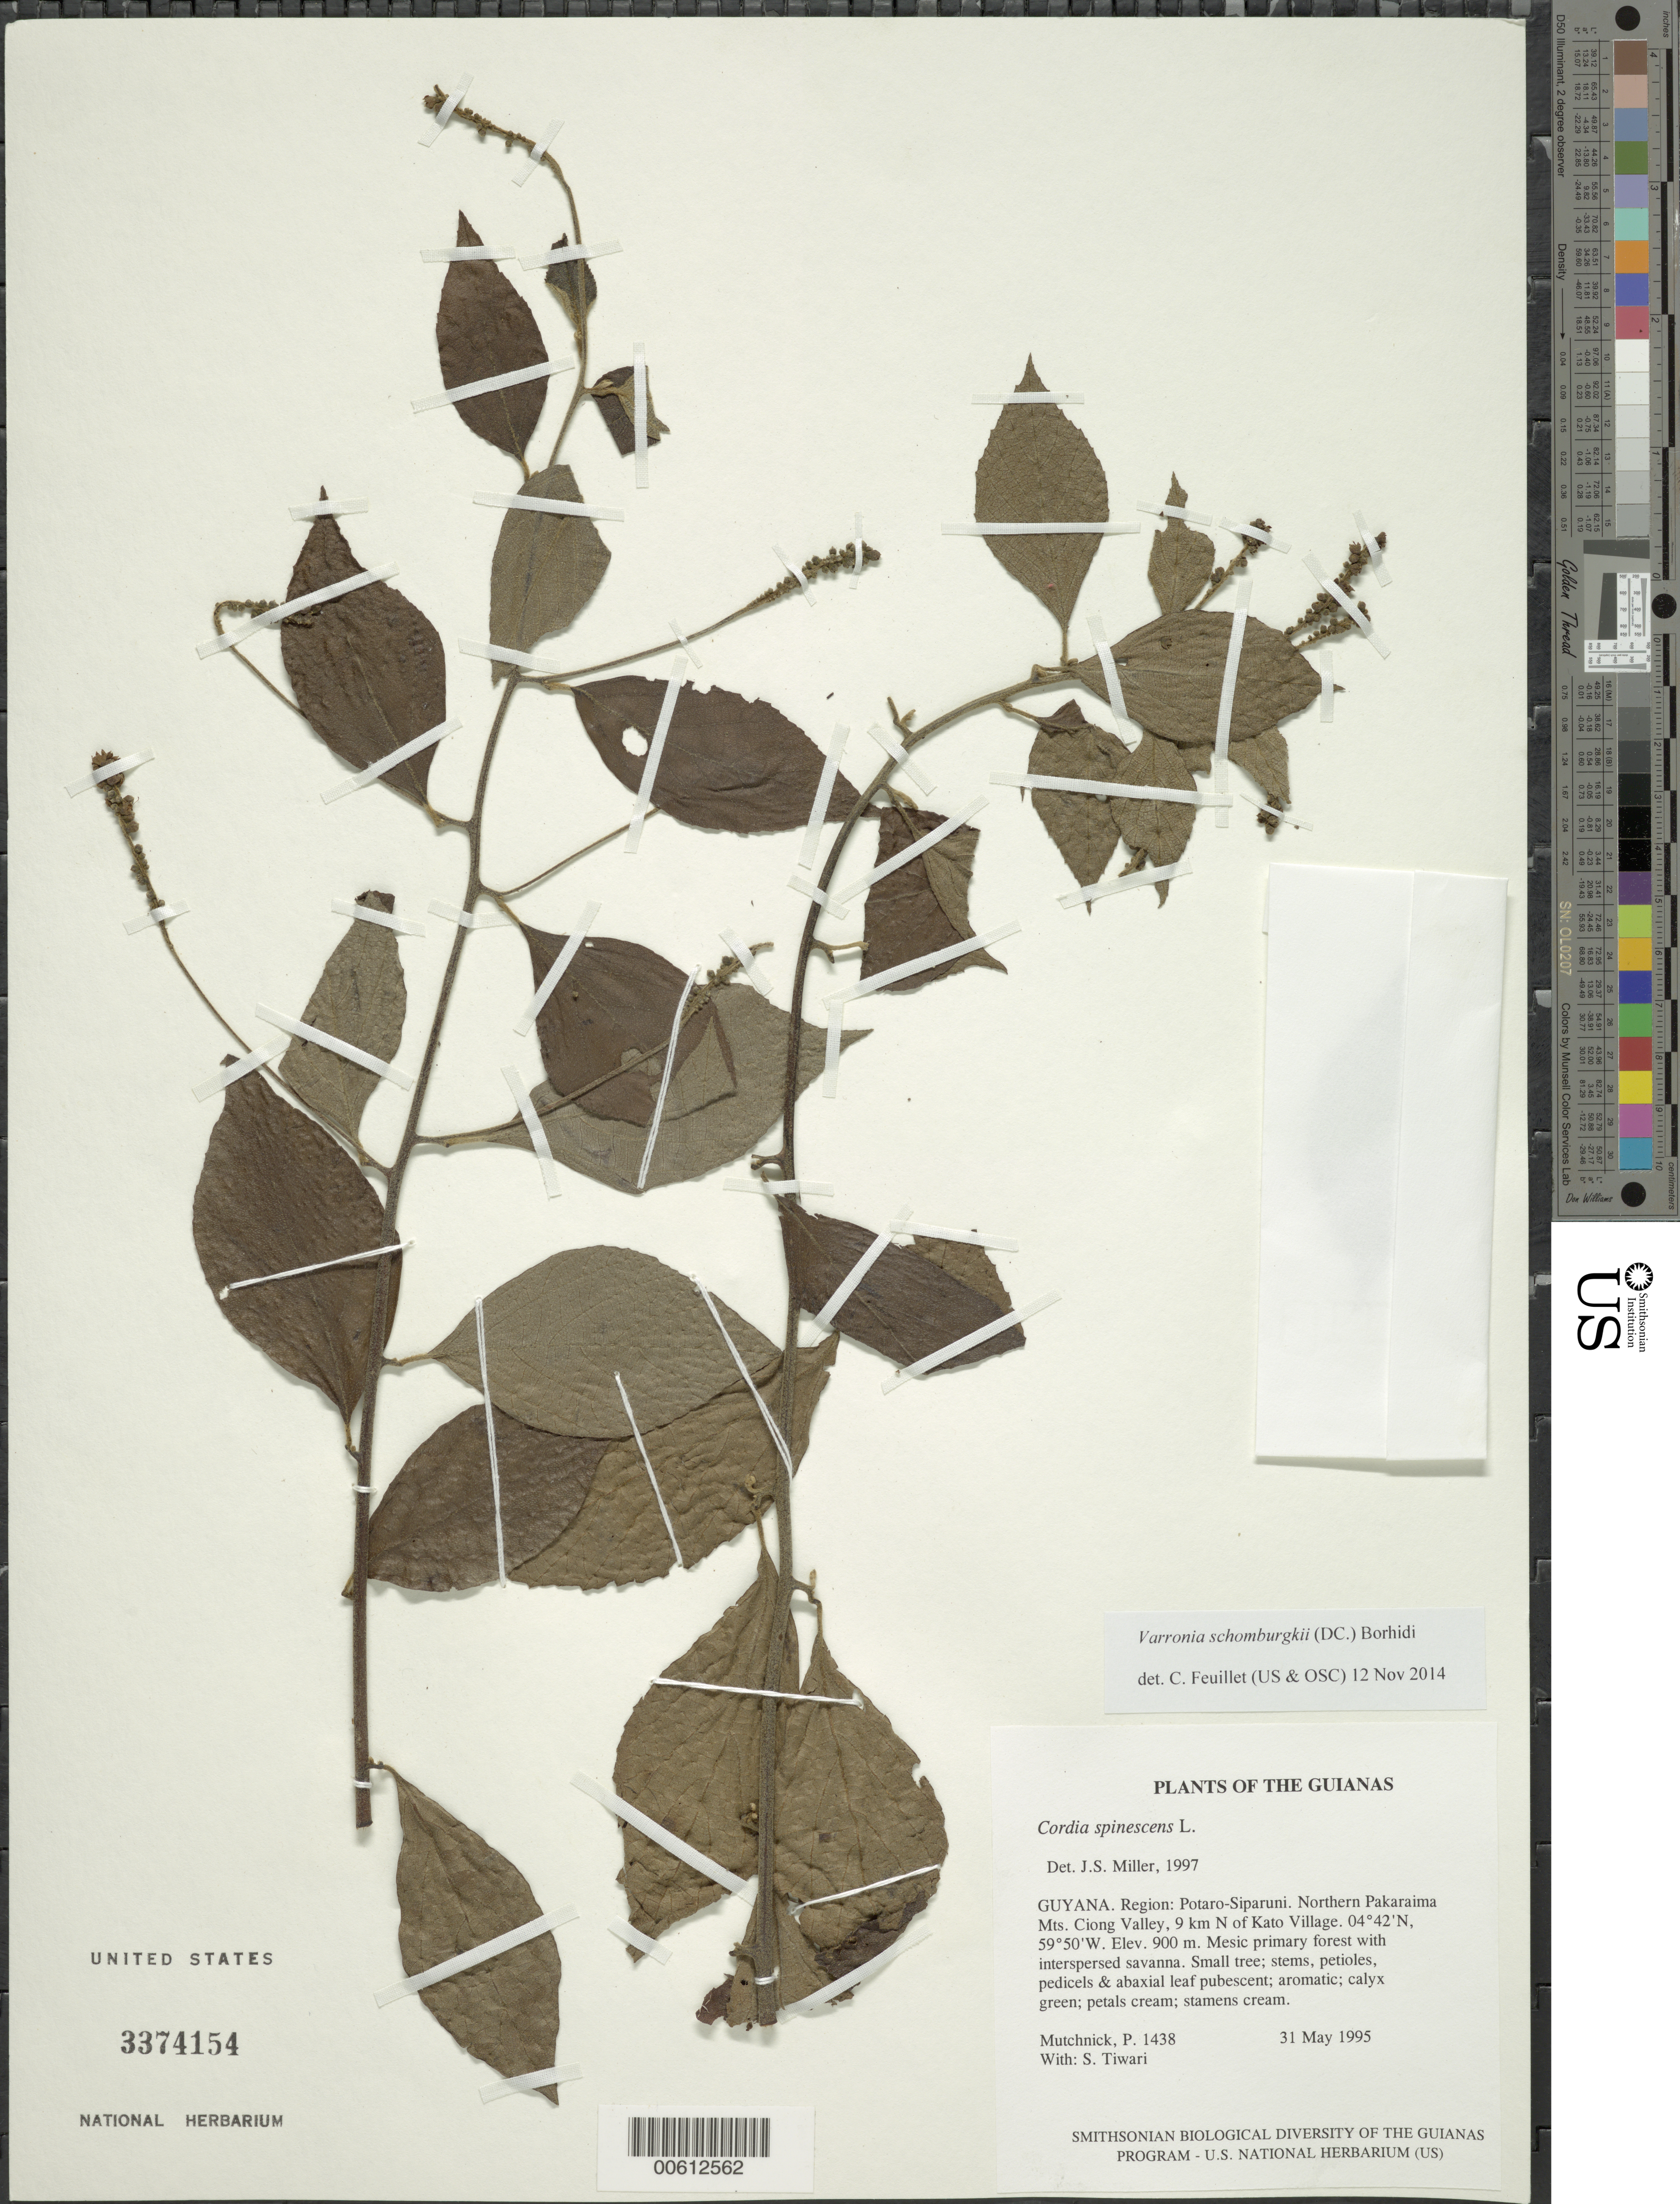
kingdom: Plantae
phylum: Tracheophyta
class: Magnoliopsida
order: Boraginales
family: Cordiaceae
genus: Varronia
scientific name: Varronia schomburgkii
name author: (DC.) Borhidi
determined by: Feuillet, C.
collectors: P. Mutchnick & S. Tiwari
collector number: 1438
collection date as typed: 31 May 1995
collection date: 1995-05-31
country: Guyana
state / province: Potaro-Siparuni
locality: Northern Pakaraima Mts. Ciong Valley, 9 km N of Kato Village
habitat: Mesic primary forest with interspersed savanna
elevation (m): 900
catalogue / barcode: US 3374154